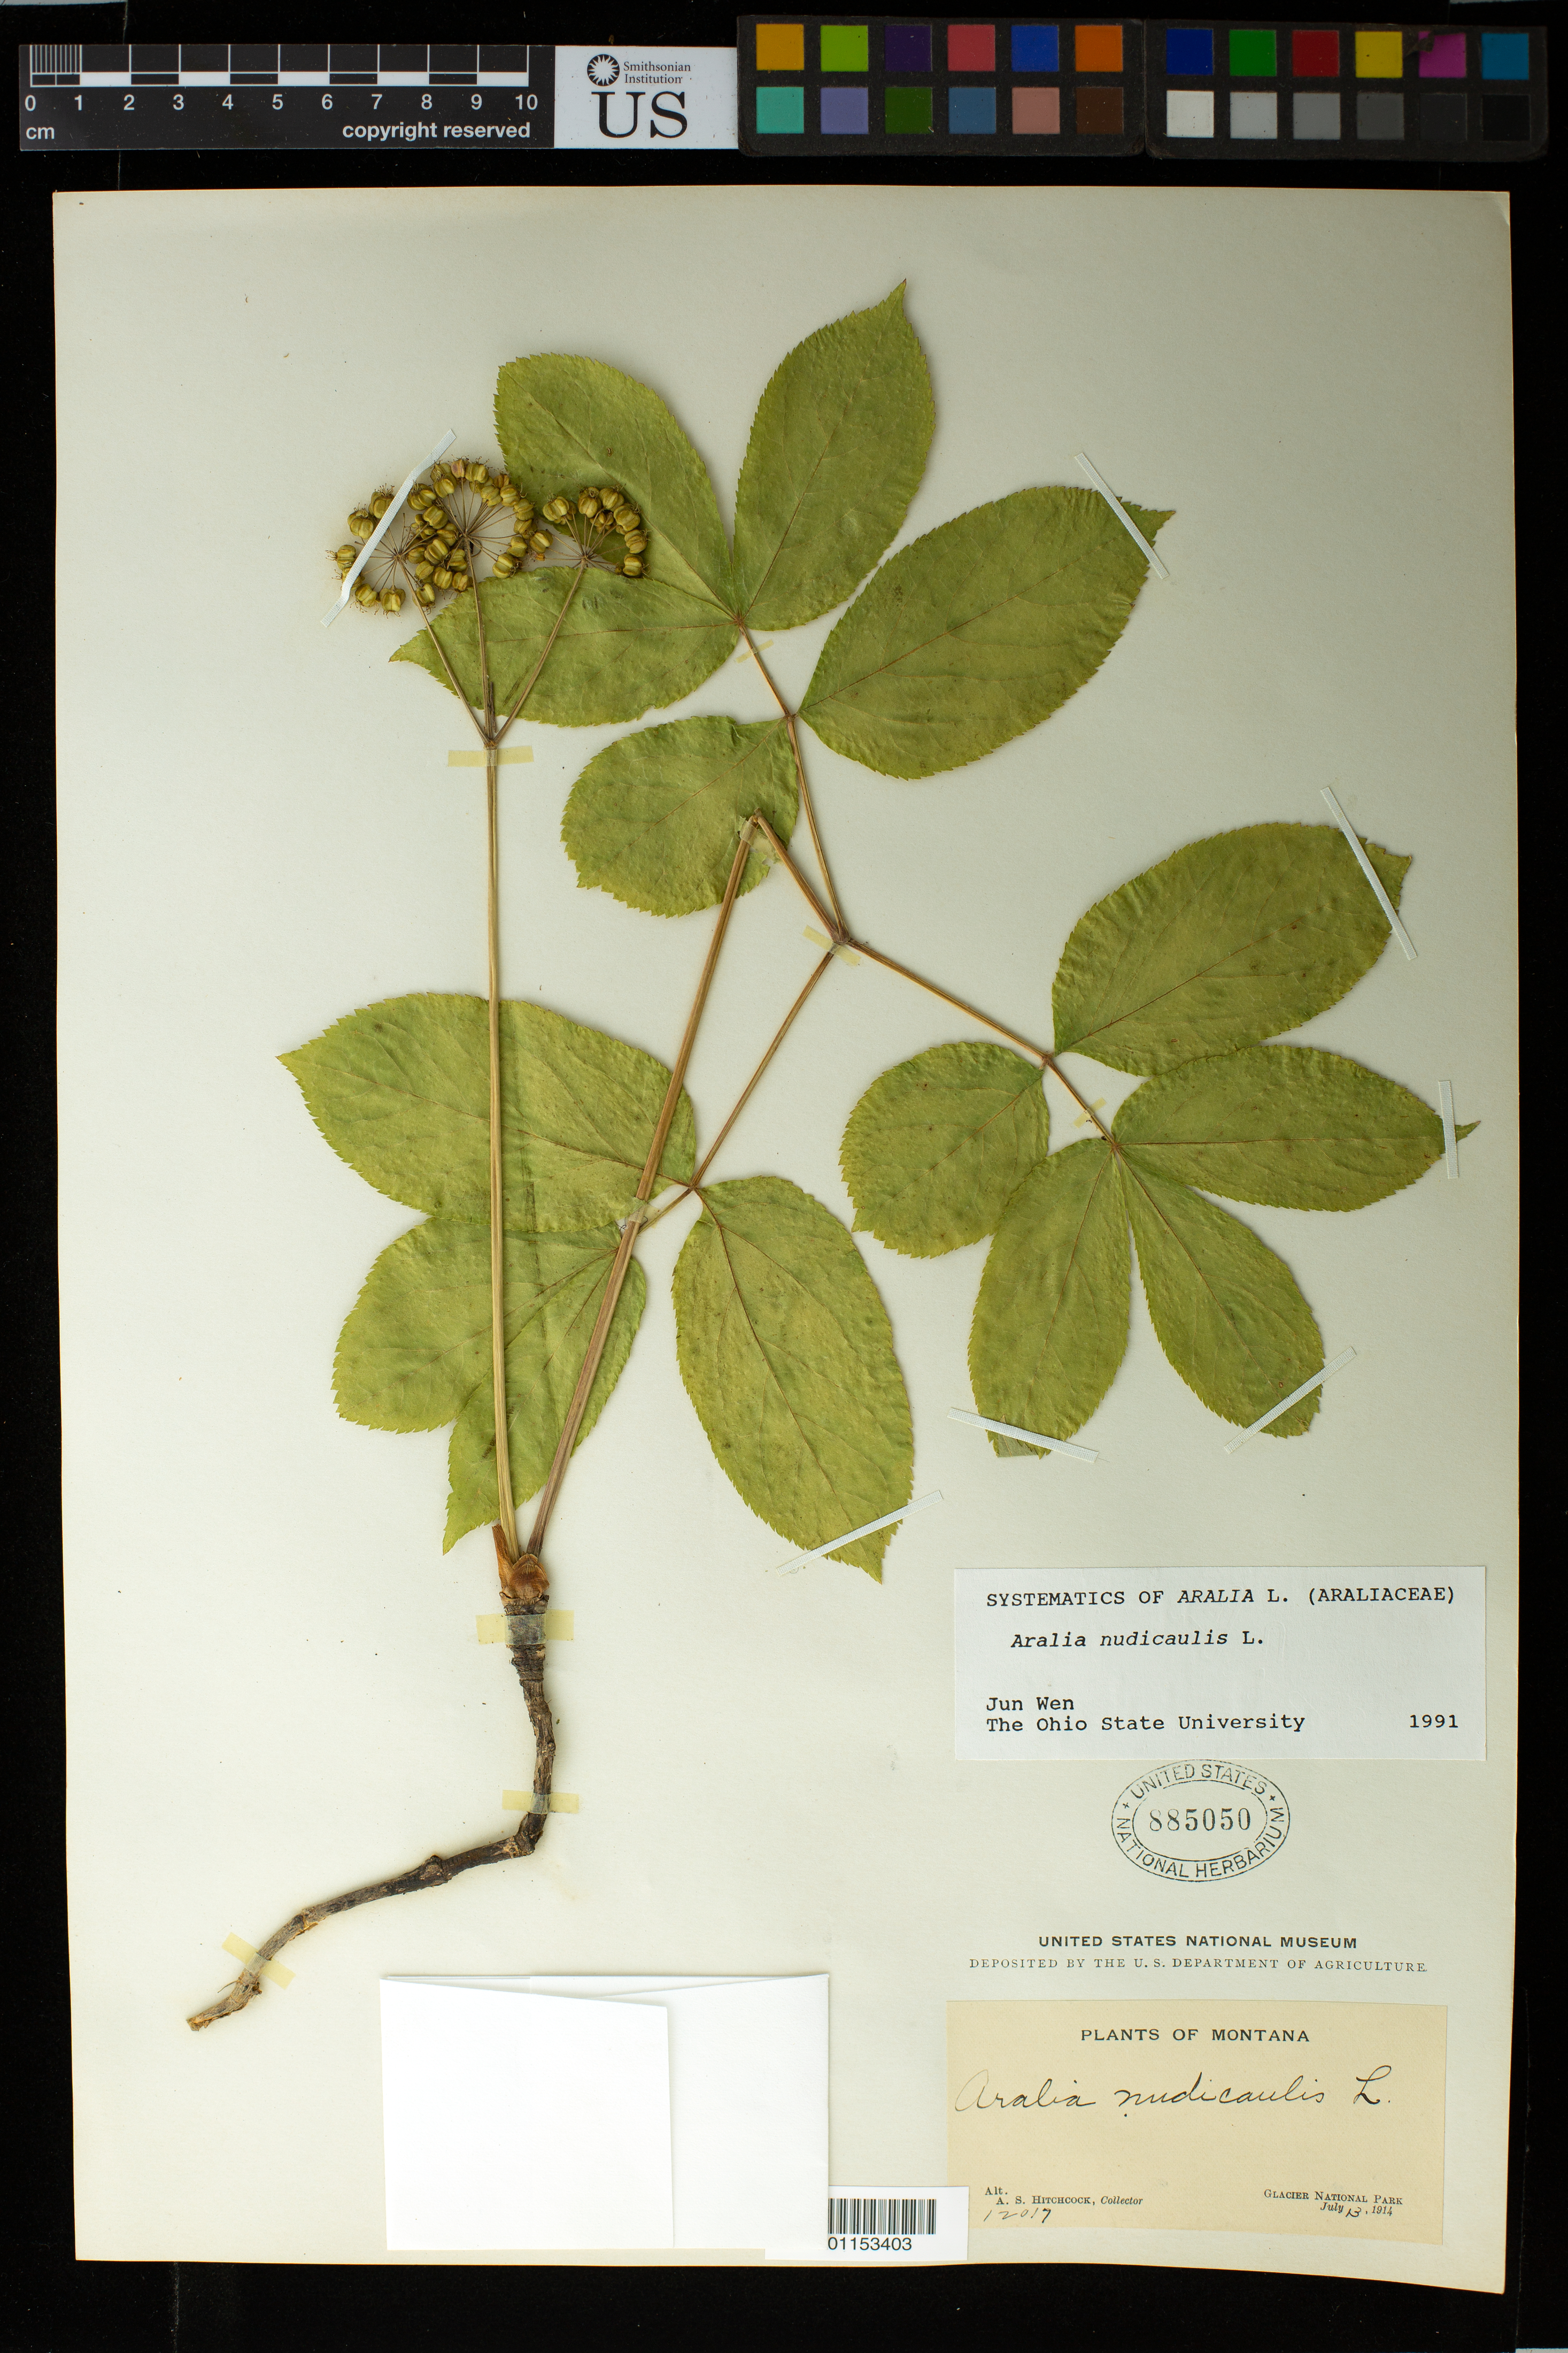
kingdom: Plantae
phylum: Tracheophyta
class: Magnoliopsida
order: Apiales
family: Araliaceae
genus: Aralia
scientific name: Aralia nudicaulis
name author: L.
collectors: A. S. Hitchcock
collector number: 12017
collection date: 1914-07-13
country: United States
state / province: Montana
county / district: Flathead / Glacier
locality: Glacier National Park.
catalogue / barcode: US 885050